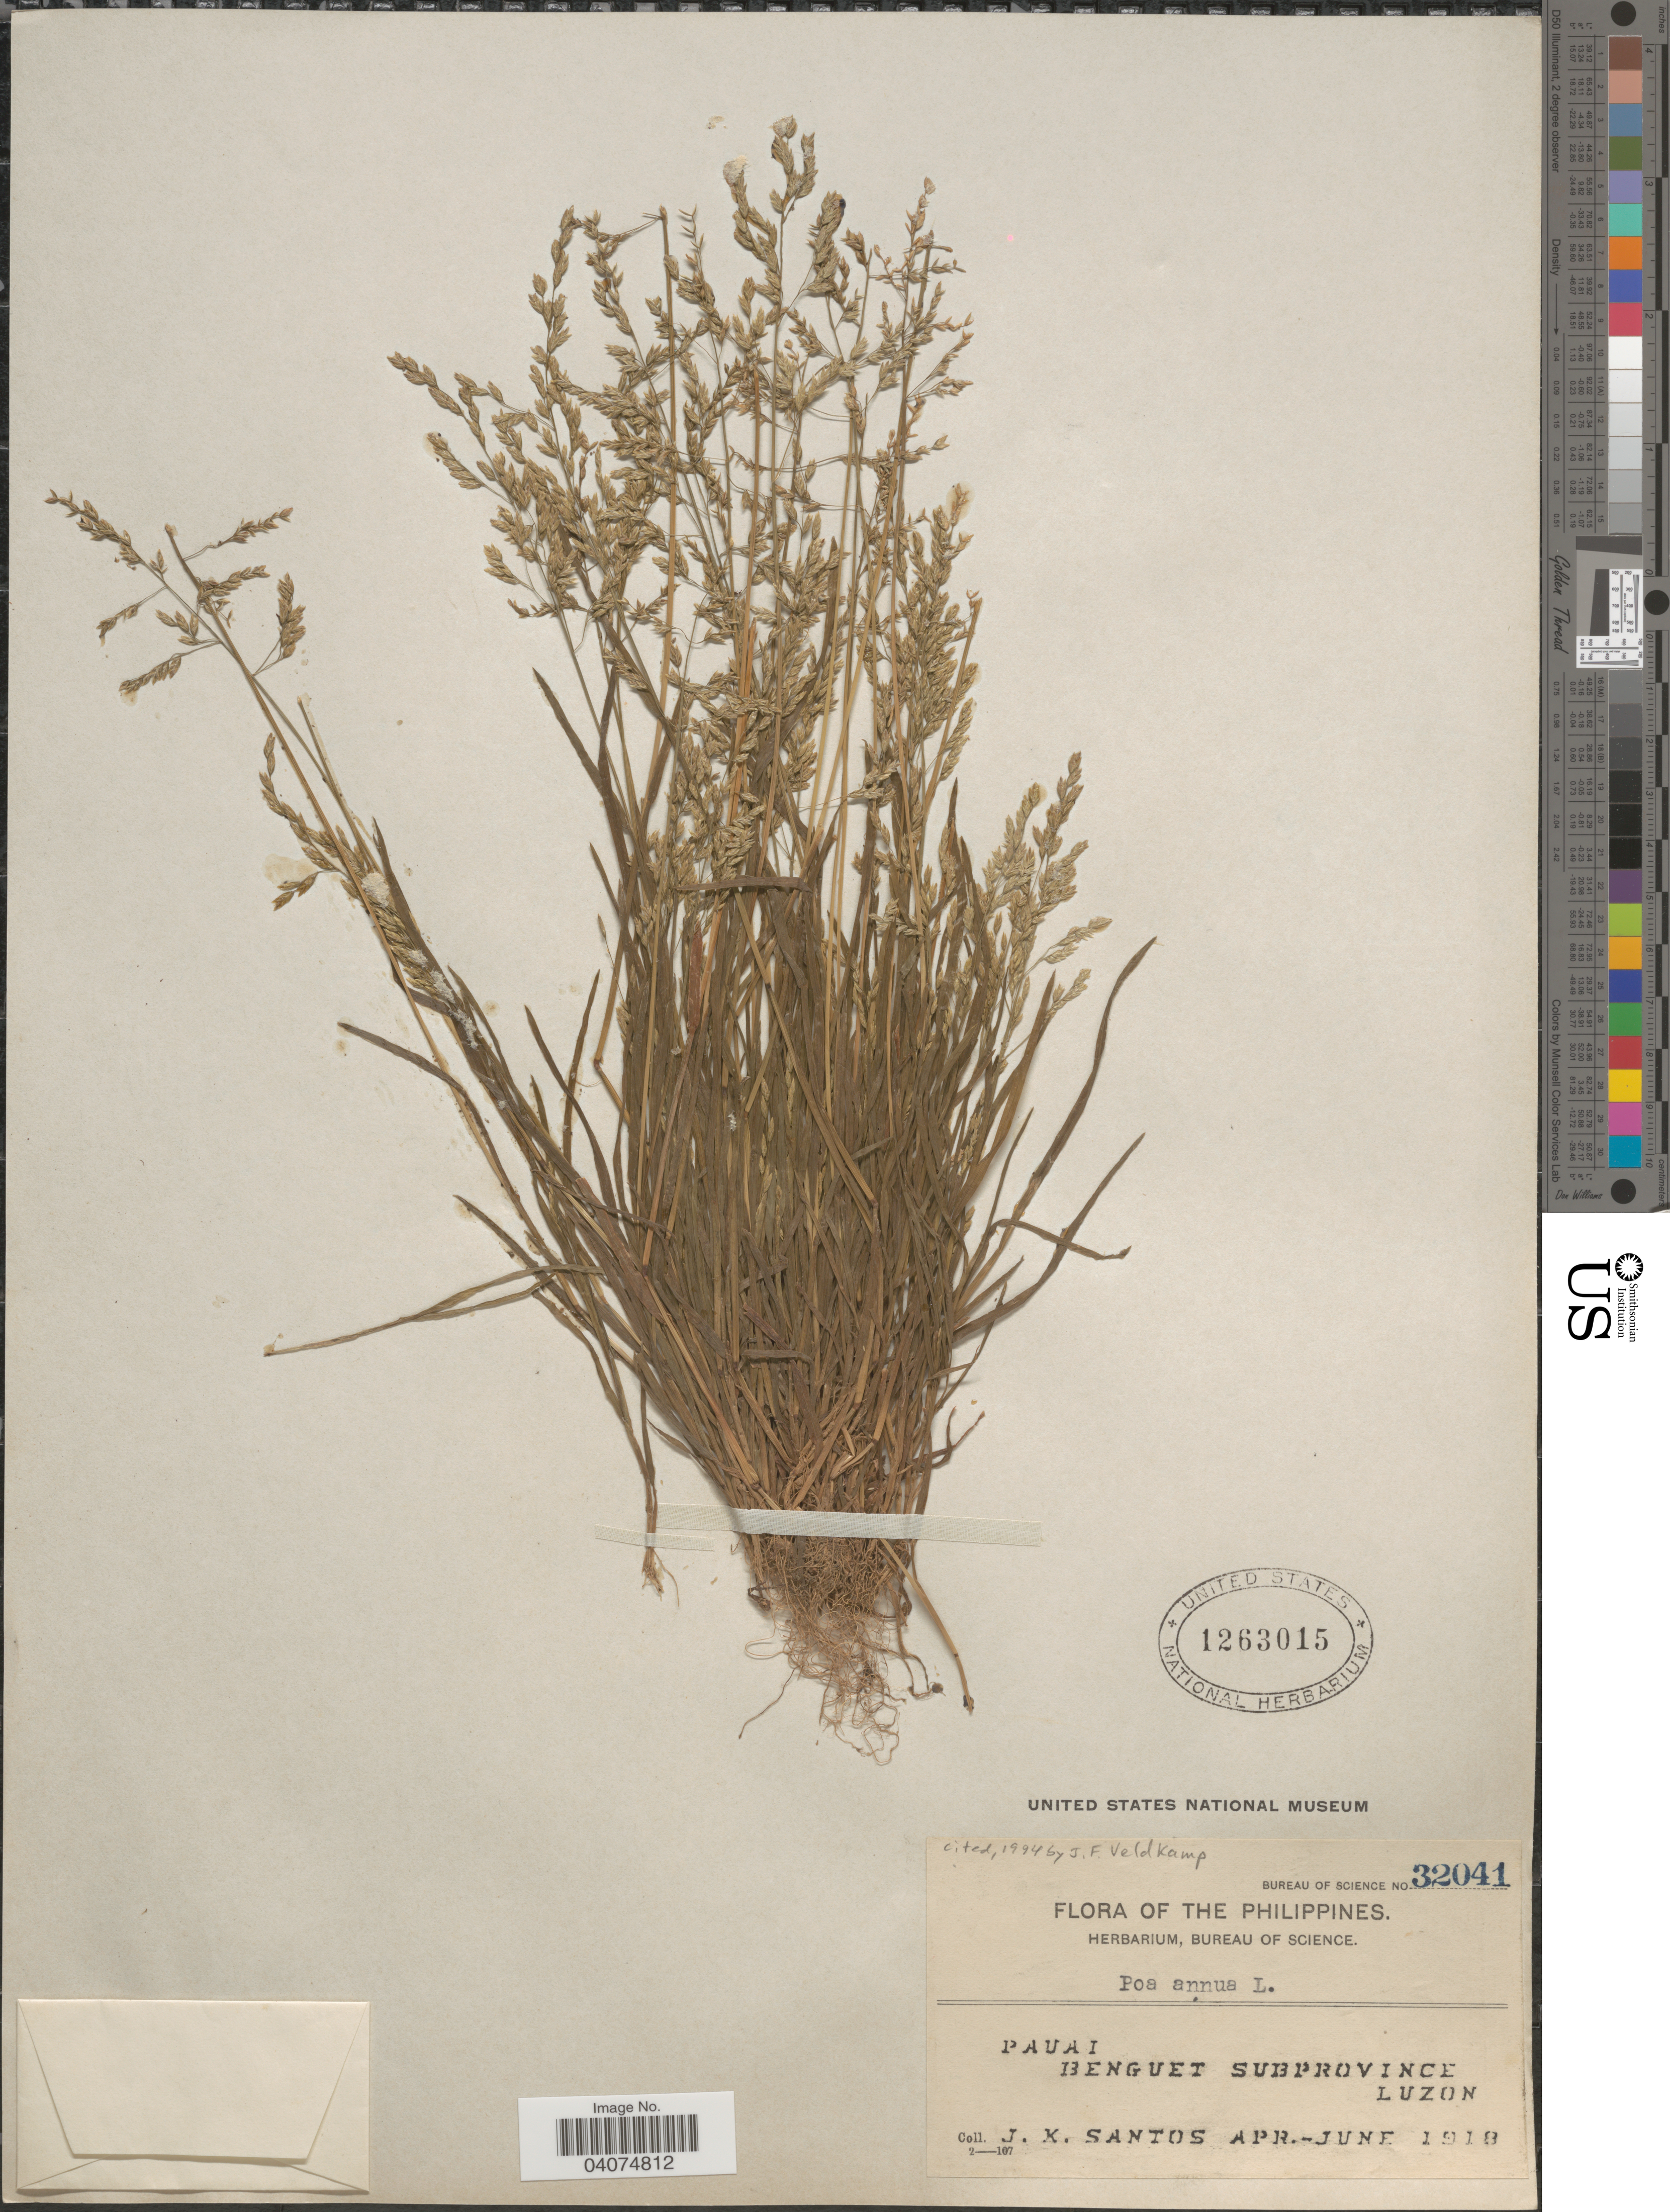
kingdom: Plantae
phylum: Tracheophyta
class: Liliopsida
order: Poales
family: Poaceae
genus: Poa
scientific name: Poa annua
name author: L.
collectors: J. K. Santos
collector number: Bureau of Science 32041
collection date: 1918-04/1918-06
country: Philippines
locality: Pauai. Benguet Subprovince. Luzon.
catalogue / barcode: US 1263015